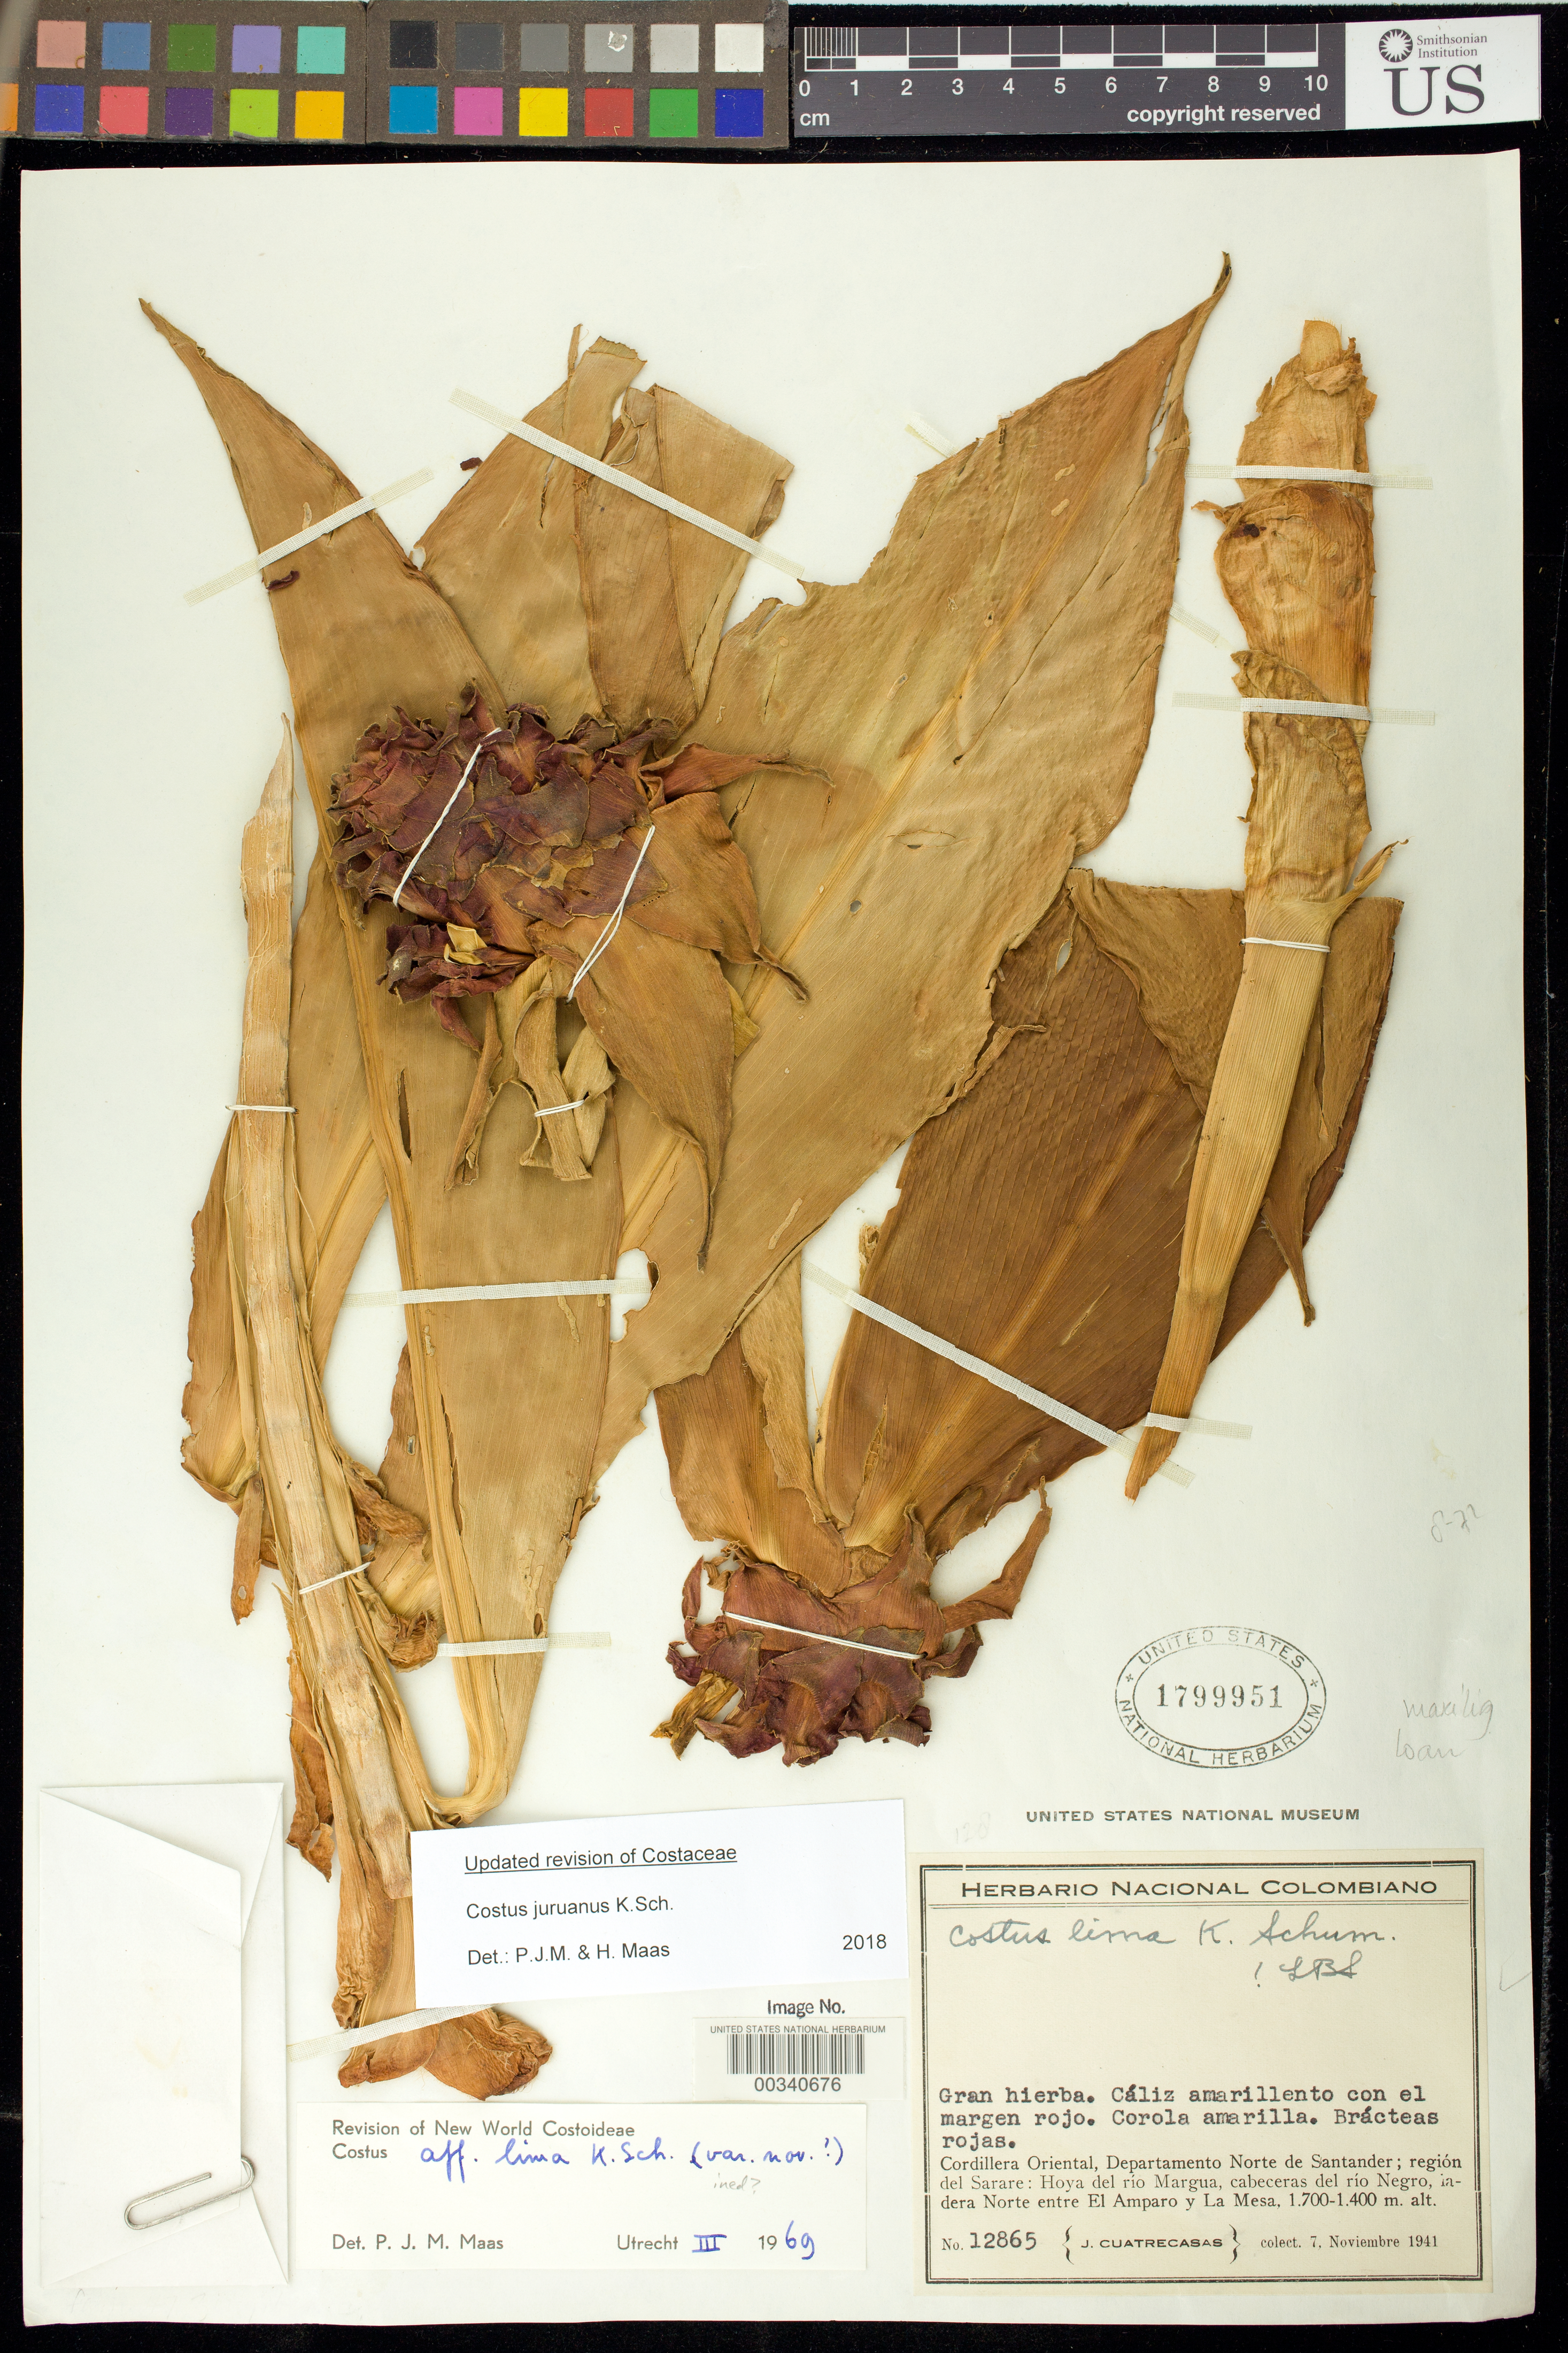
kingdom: Plantae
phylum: Tracheophyta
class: Liliopsida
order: Zingiberales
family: Costaceae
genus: Costus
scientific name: Costus juruanus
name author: K. Schum.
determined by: Maas, Paul J.; Maas, H.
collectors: J. Cuatrecasas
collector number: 12865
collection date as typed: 07 Nov 1941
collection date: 1941-11-07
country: Colombia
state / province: Norte de Santander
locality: Cordillera Oriental, region del Sarare, Hoya del Rio Margua, Cabecera del Rio Negro, Ladera Norte entre El Amparo y La Mesa.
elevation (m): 1400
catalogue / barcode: US 1799951